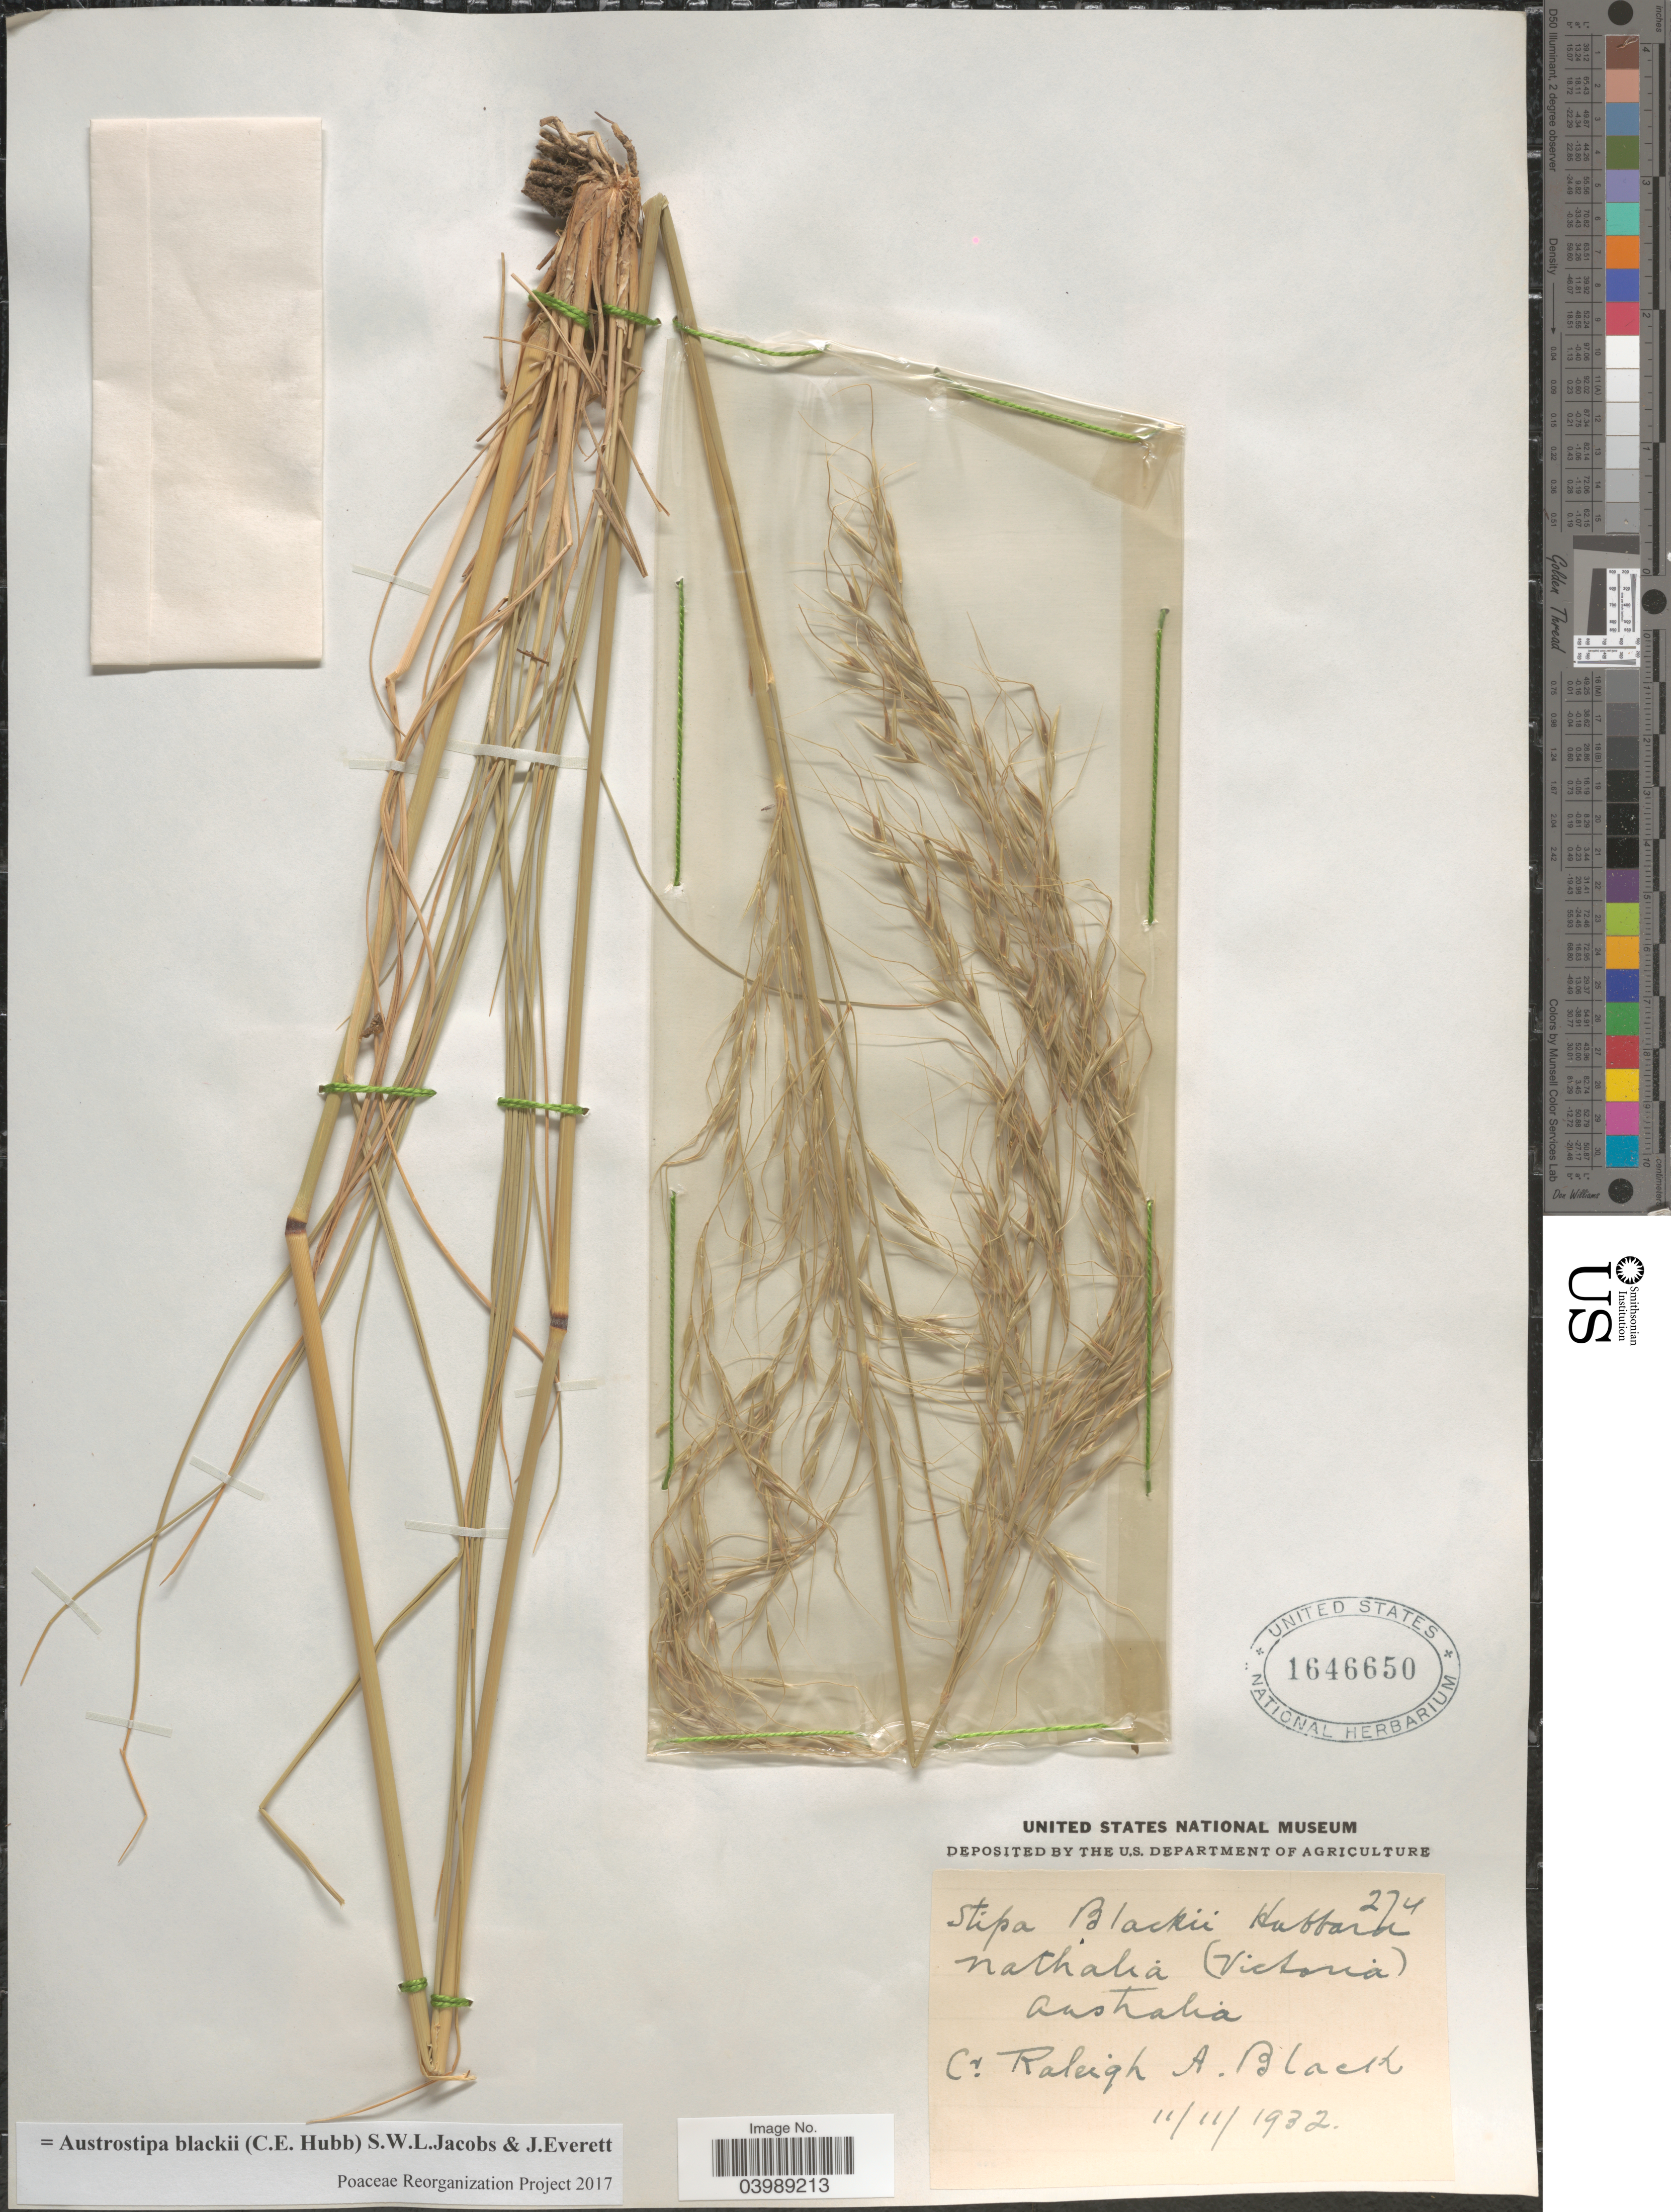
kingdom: Plantae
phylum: Tracheophyta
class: Liliopsida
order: Poales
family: Poaceae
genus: Austrostipa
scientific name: Austrostipa blackii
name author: (C.E. Hubb.) S.W.L. Jacobs & J. Everett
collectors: R. A. Black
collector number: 274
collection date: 1932-11-11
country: Australia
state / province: Victoria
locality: Nathalia (Victoria).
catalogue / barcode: US 1646650